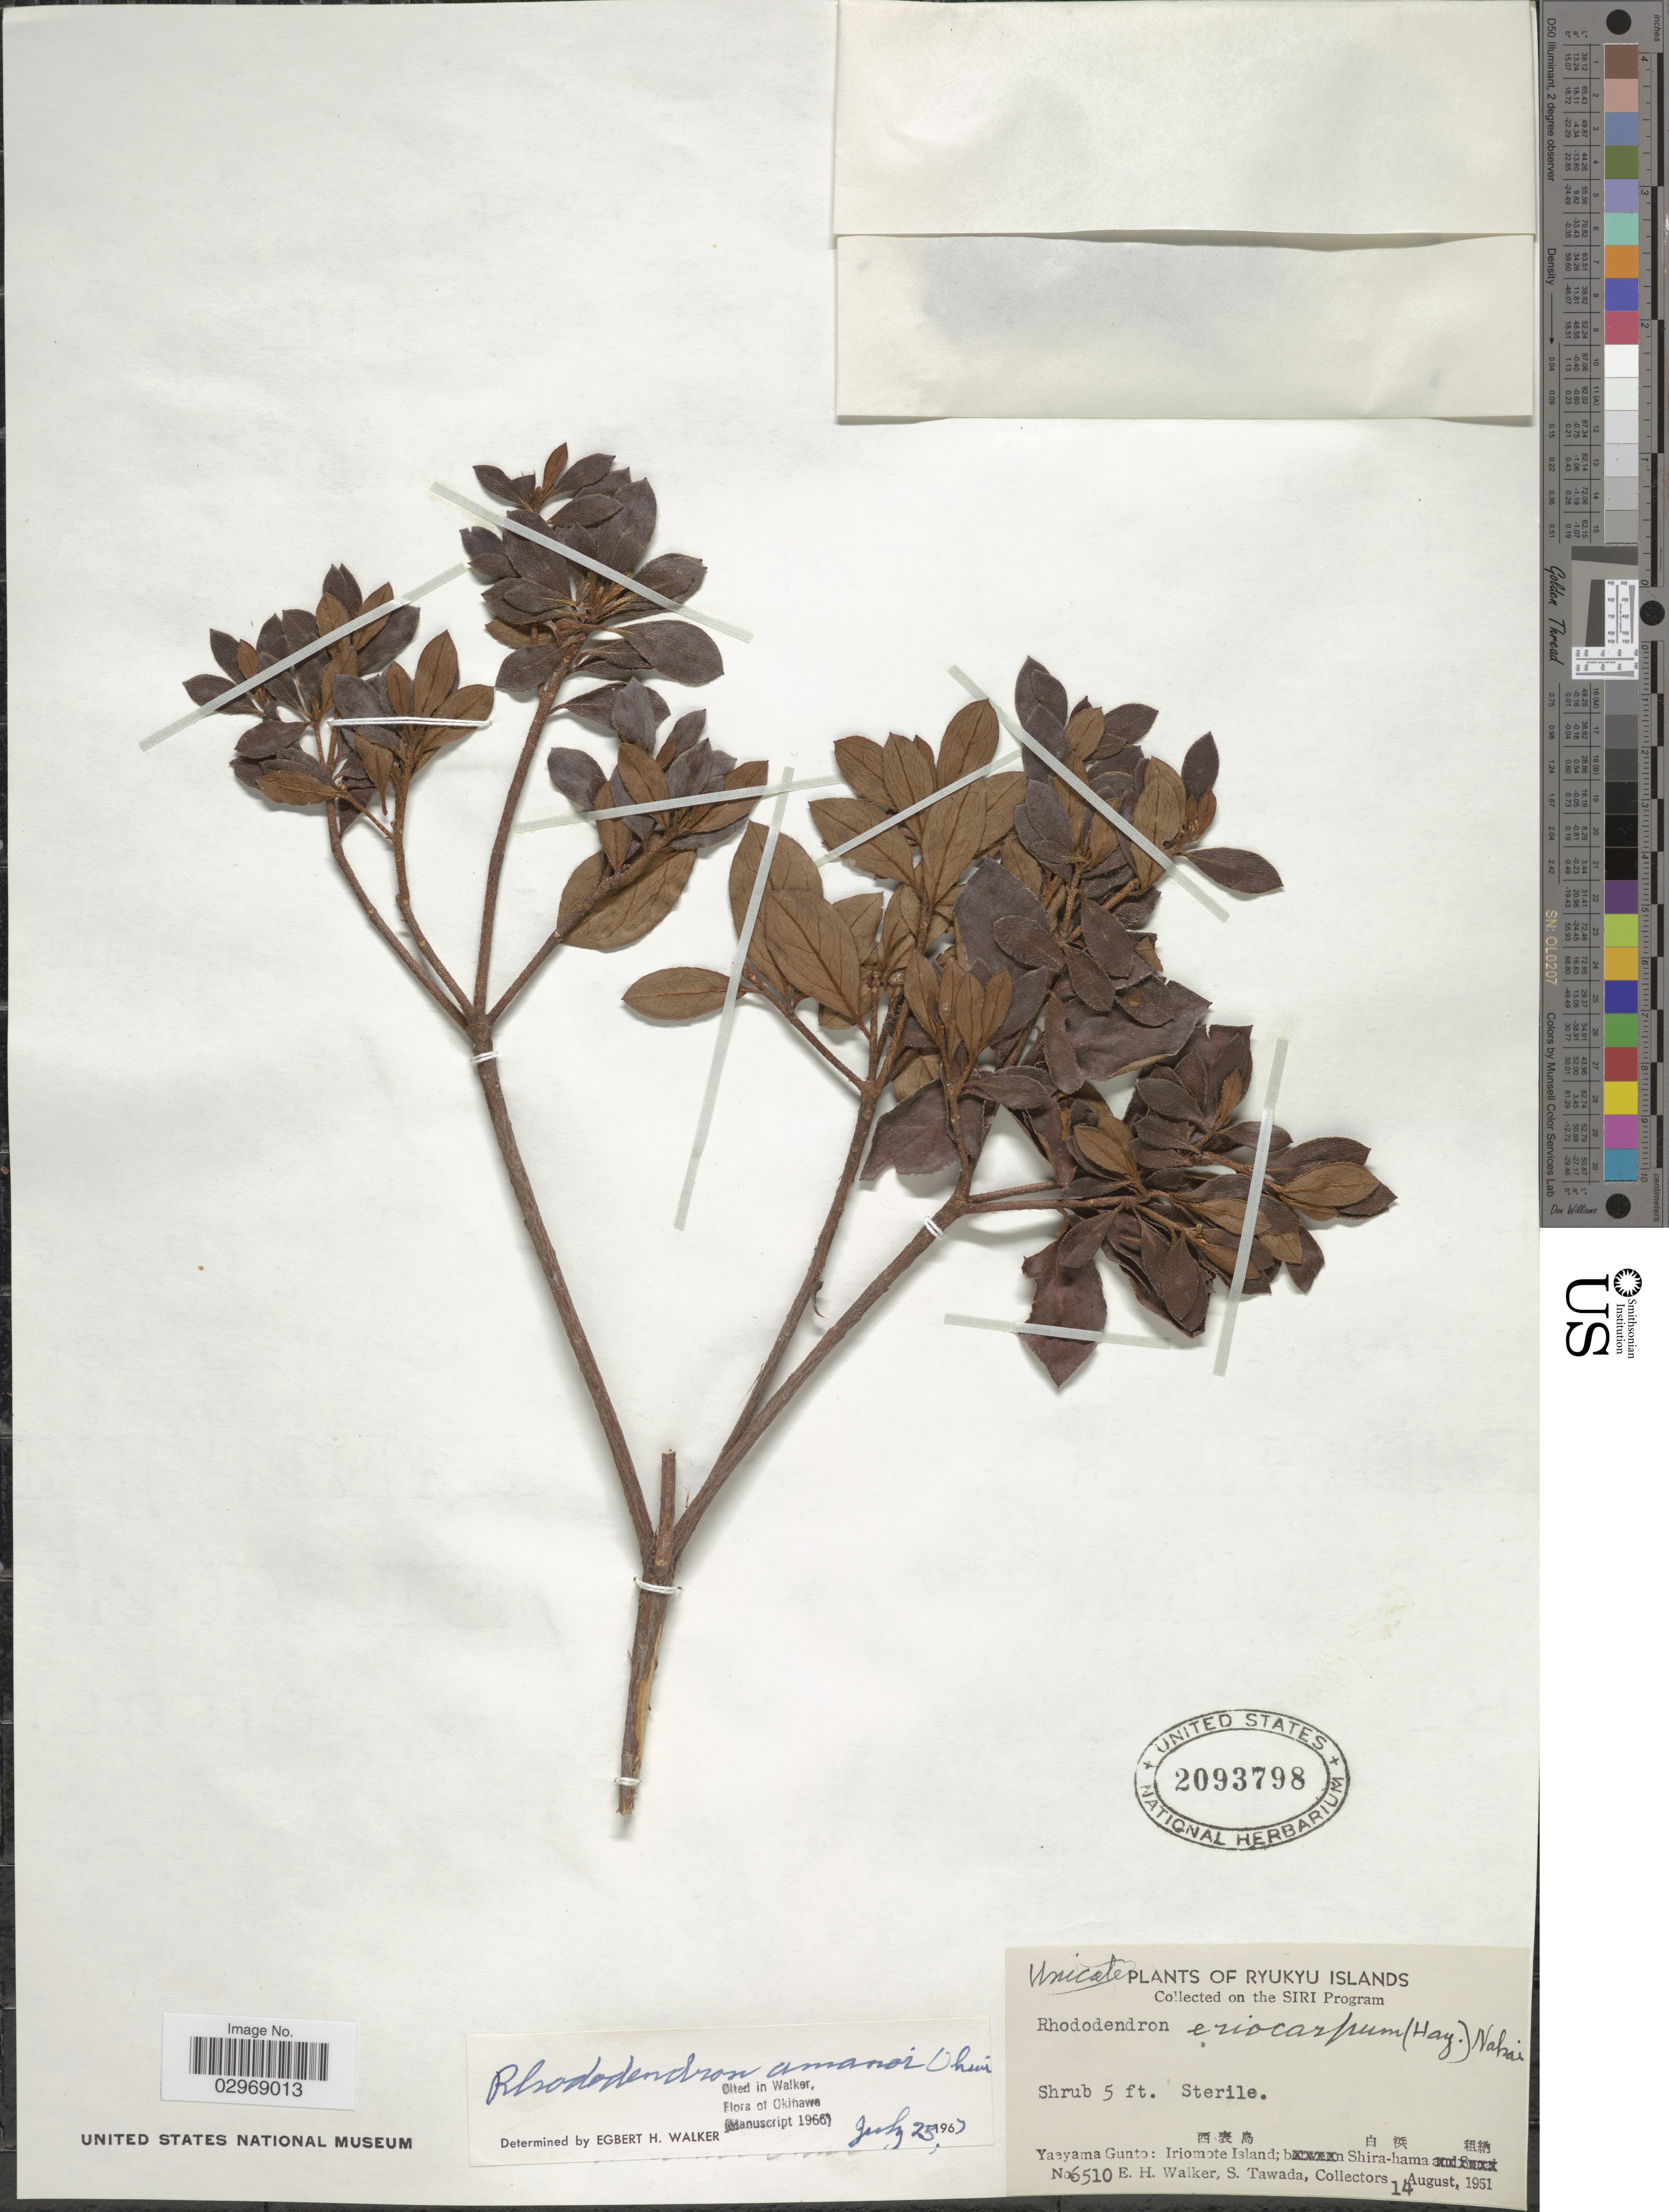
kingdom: Plantae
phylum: Tracheophyta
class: Magnoliopsida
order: Ericales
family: Ericaceae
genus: Rhododendron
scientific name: Rhododendron amanoi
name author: Ohwi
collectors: E. H. Walker & S. Tawada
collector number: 6510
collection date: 1951-08-14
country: Japan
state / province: Okinawa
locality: Ryukyu Islands. Yaeyama Gunto: Iriomote Island; Shira-hama.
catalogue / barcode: US 2093798